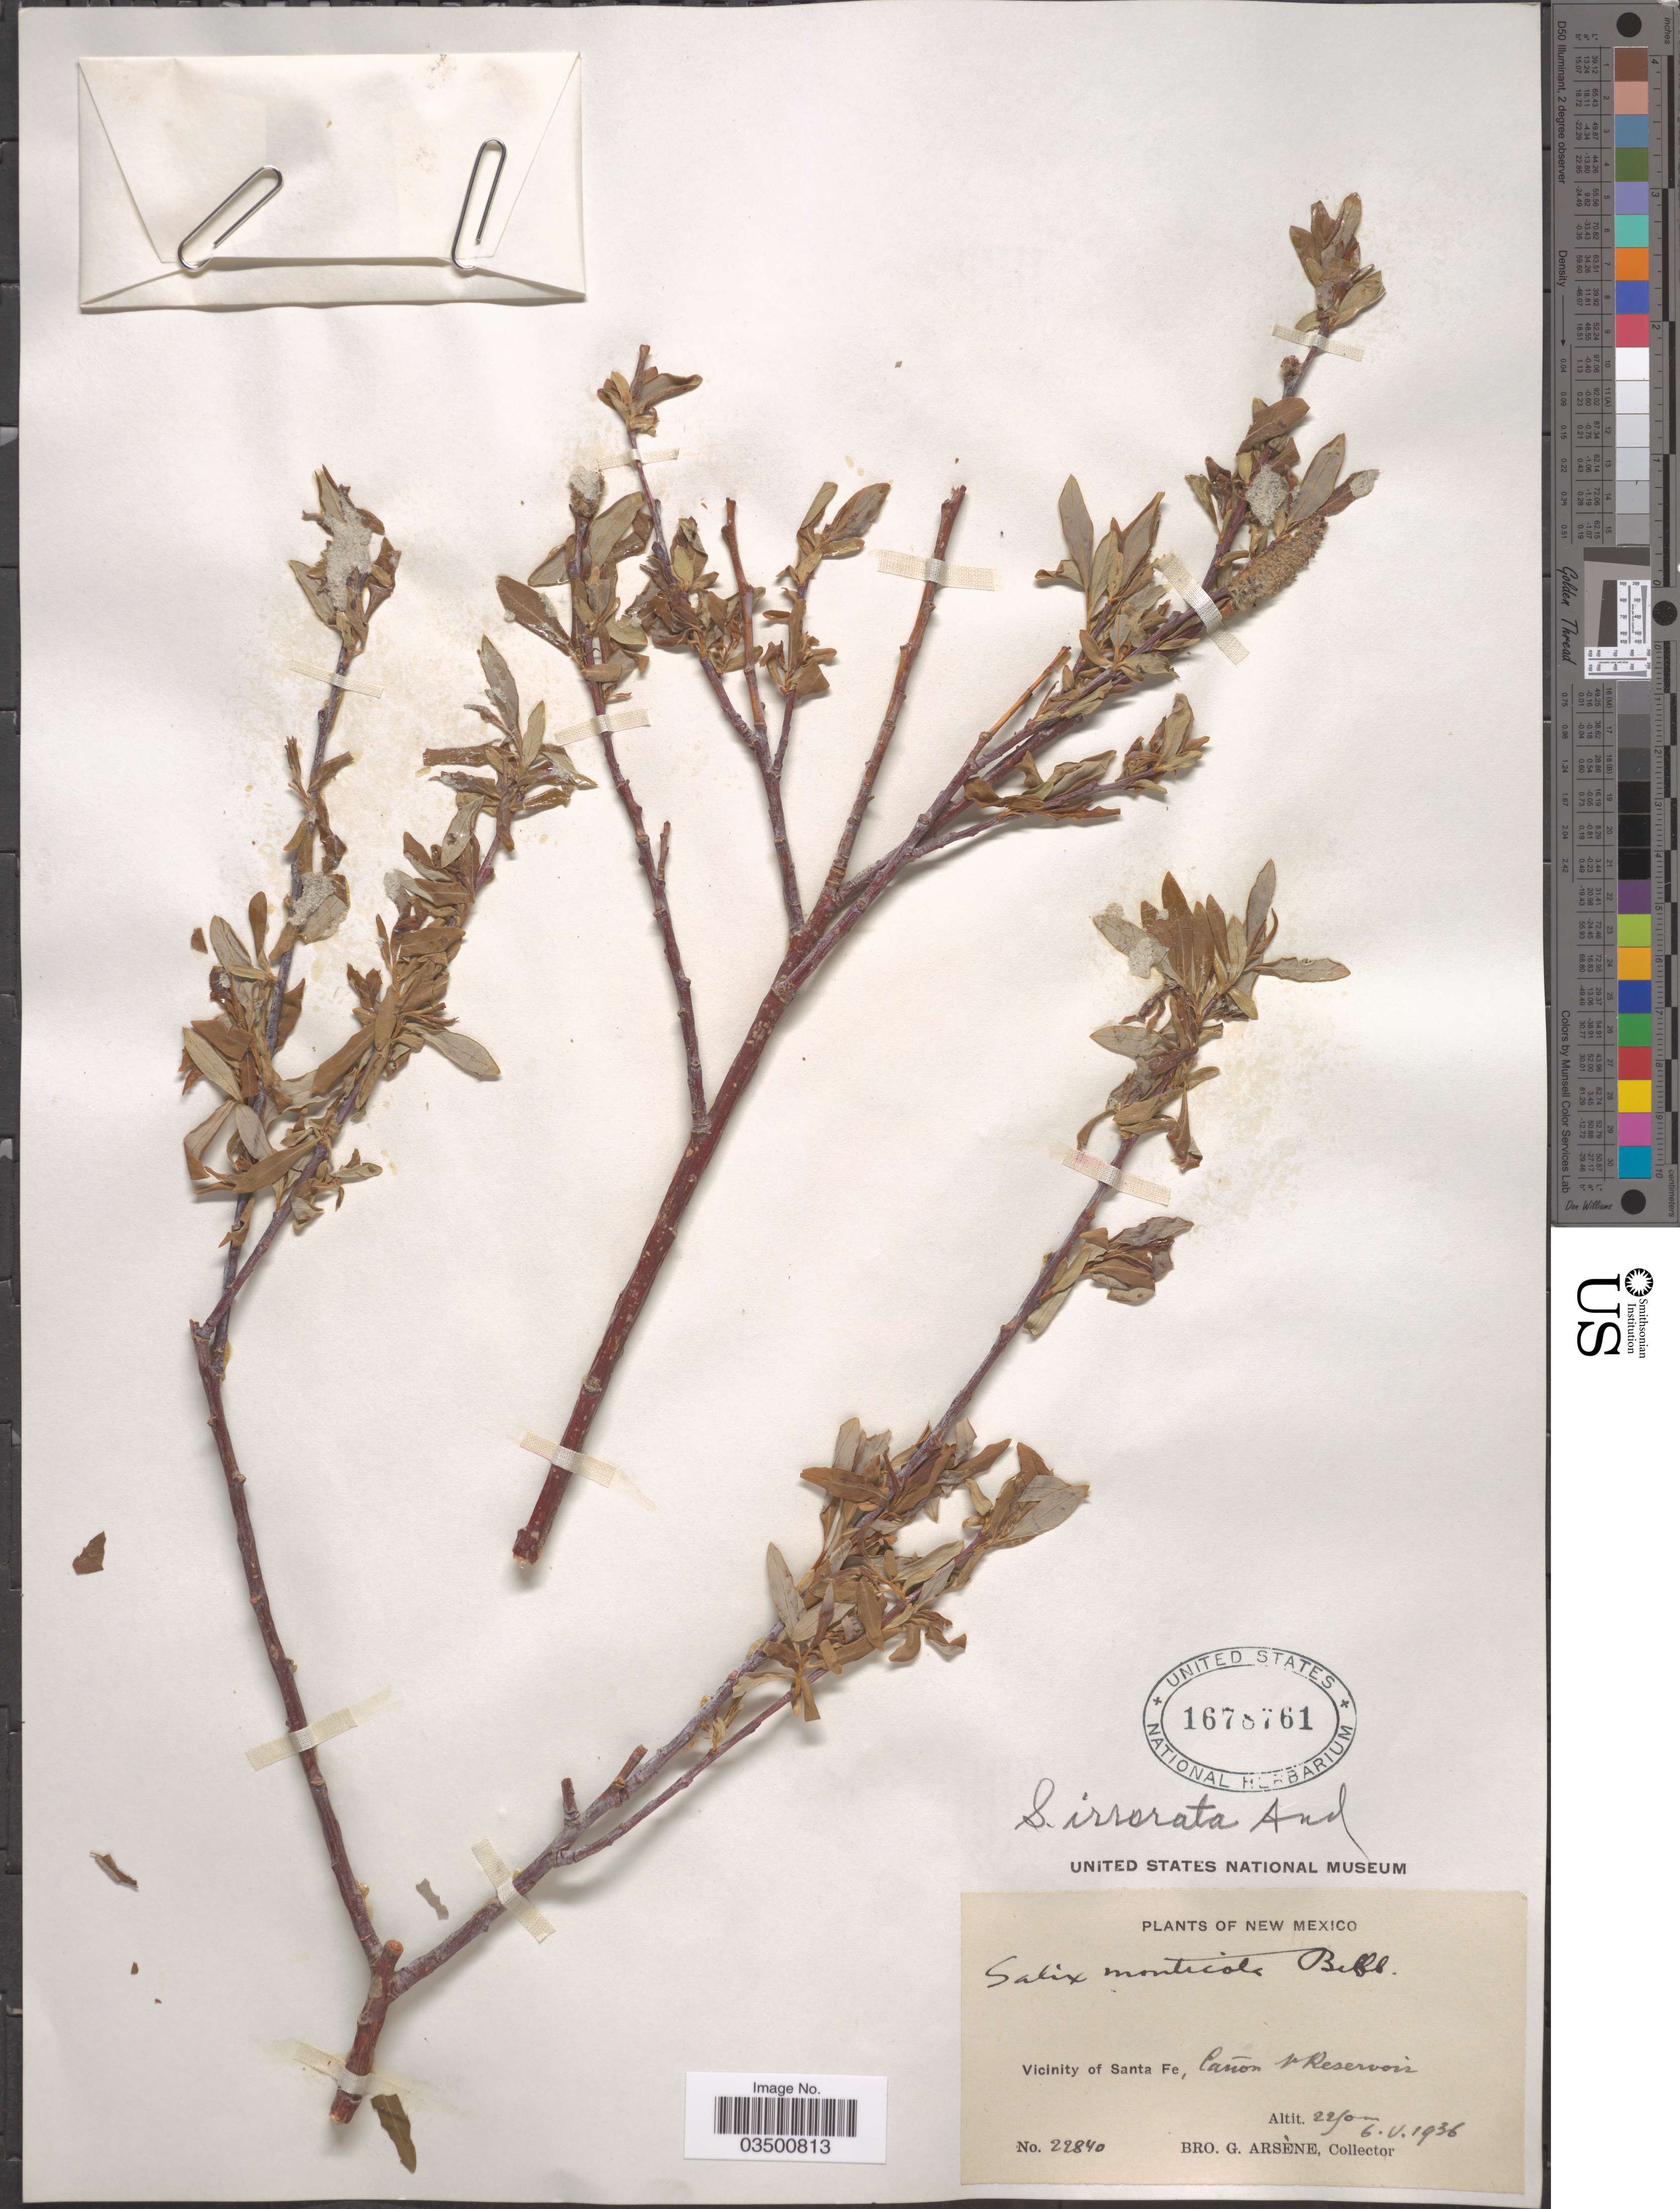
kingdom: Plantae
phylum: Tracheophyta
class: Magnoliopsida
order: Malpighiales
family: Salicaceae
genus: Salix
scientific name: Salix irrorata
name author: Andersson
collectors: Bro. G. Arsène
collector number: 22840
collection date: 1936-05-06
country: United States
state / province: New Mexico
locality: Vicinity of Santa Fe, Cañon & Reservoir.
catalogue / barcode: US 1678761